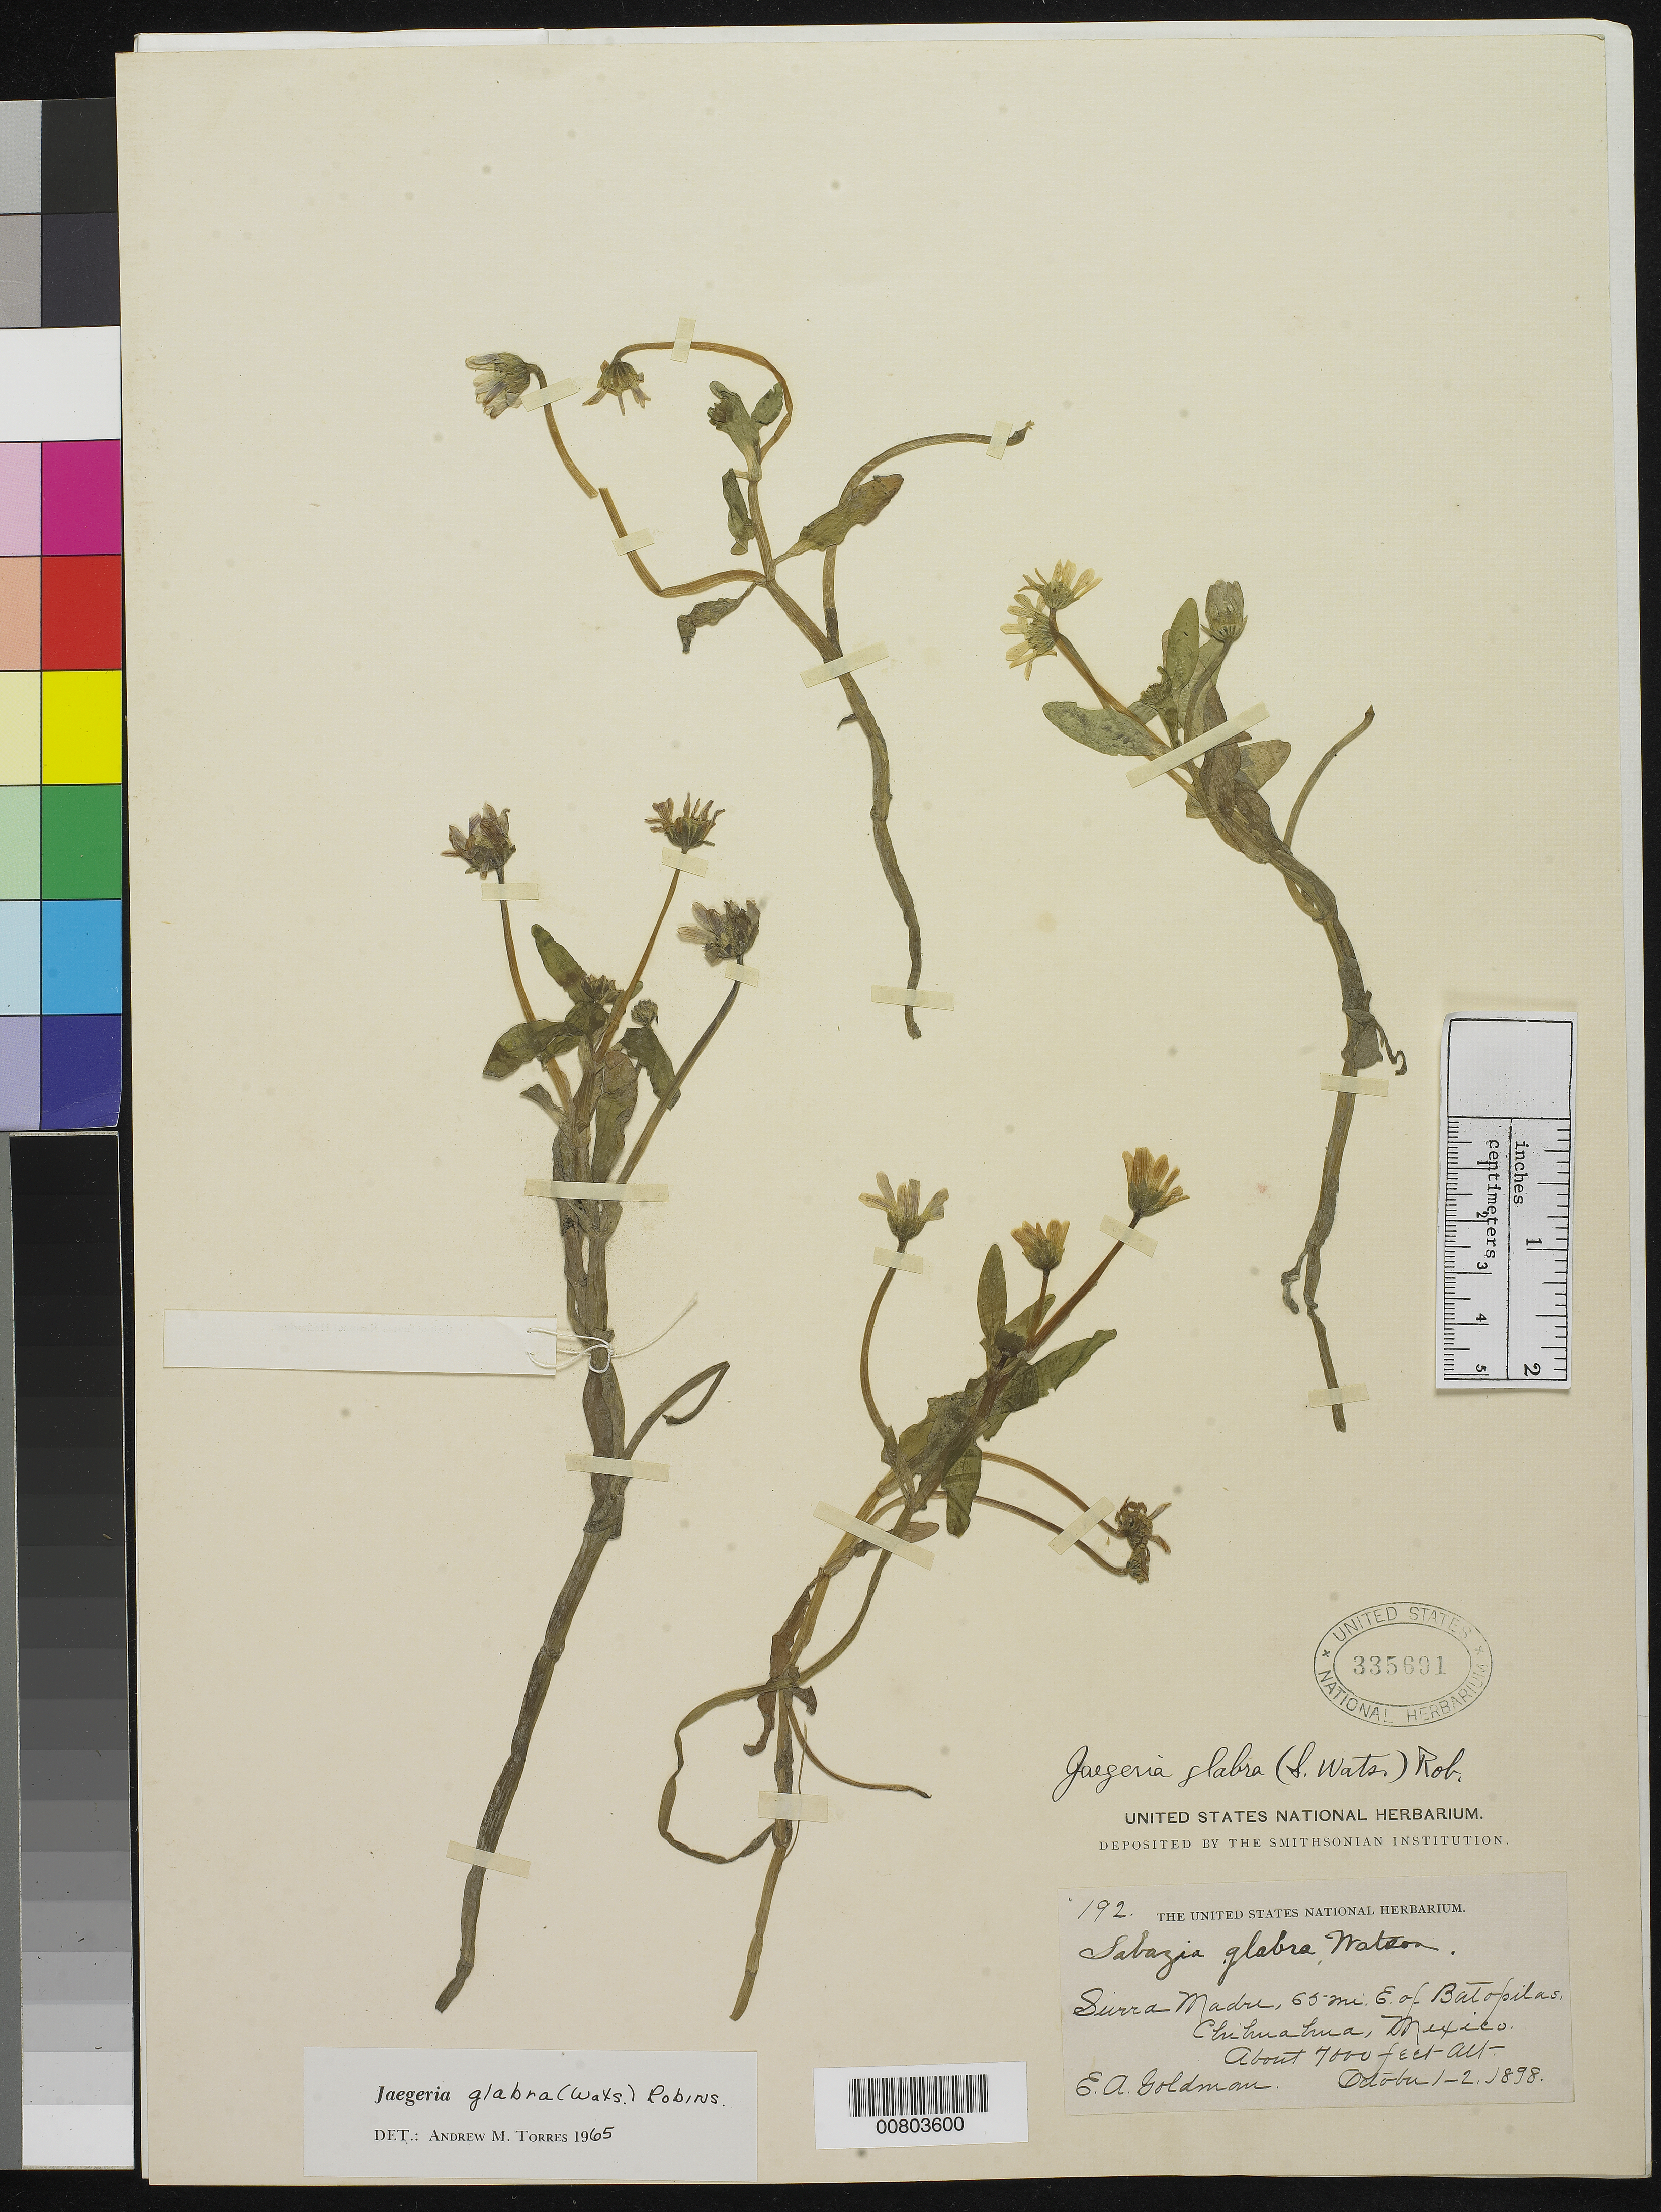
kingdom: Plantae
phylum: Tracheophyta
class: Magnoliopsida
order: Asterales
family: Asteraceae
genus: Jaegeria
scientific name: Jaegeria glabra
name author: (S. Watson) B.L. Rob.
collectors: E. A. Goldman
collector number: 192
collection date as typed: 01 Oct 1898 to 02 Oct 1898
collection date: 1898-10-01/1898-10-02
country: Mexico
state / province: Chihuahua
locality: Sierra Madre, 65 mi. E of Batopilas, Chihuahua.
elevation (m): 2134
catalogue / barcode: US 335691